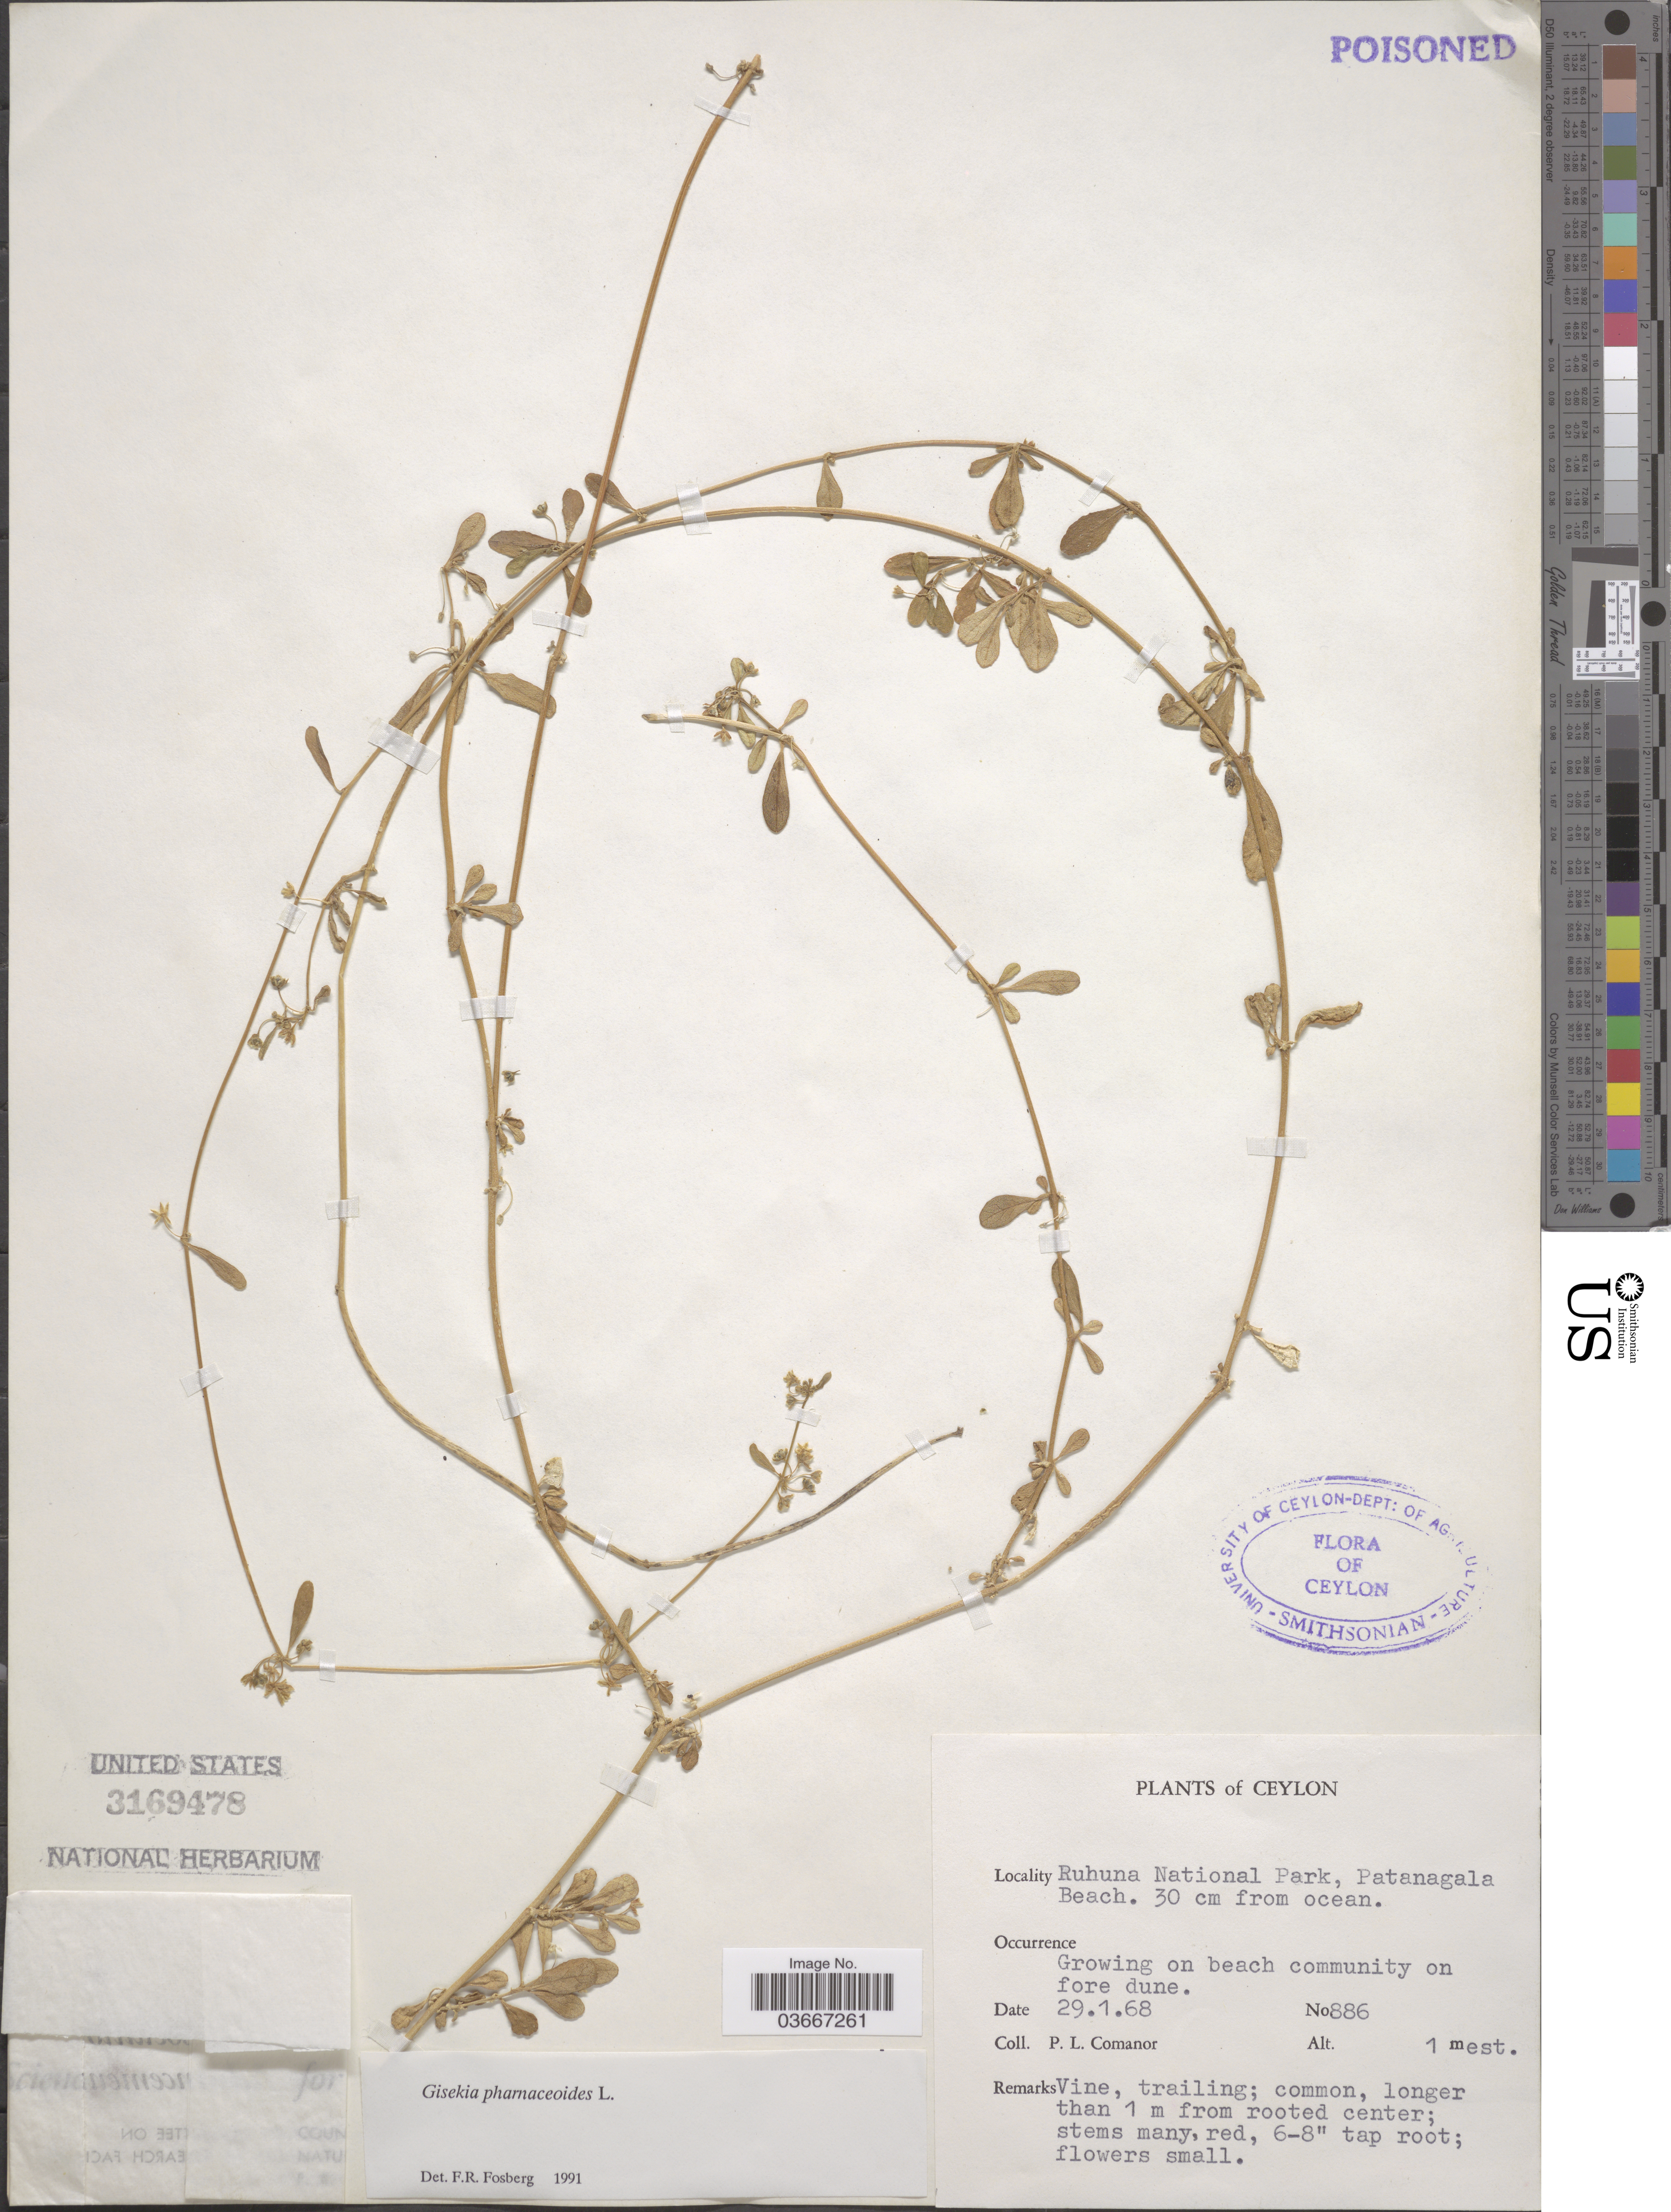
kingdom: Plantae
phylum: Tracheophyta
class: Magnoliopsida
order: Caryophyllales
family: Gisekiaceae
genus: Gisekia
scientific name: Gisekia sp.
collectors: P. Comanor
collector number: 886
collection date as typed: Transcribed d/m/y: 29/1/68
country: Sri Lanka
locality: Ceylon. Ruhuna National Park, Patanagala Beach.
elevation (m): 1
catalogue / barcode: US 3169478